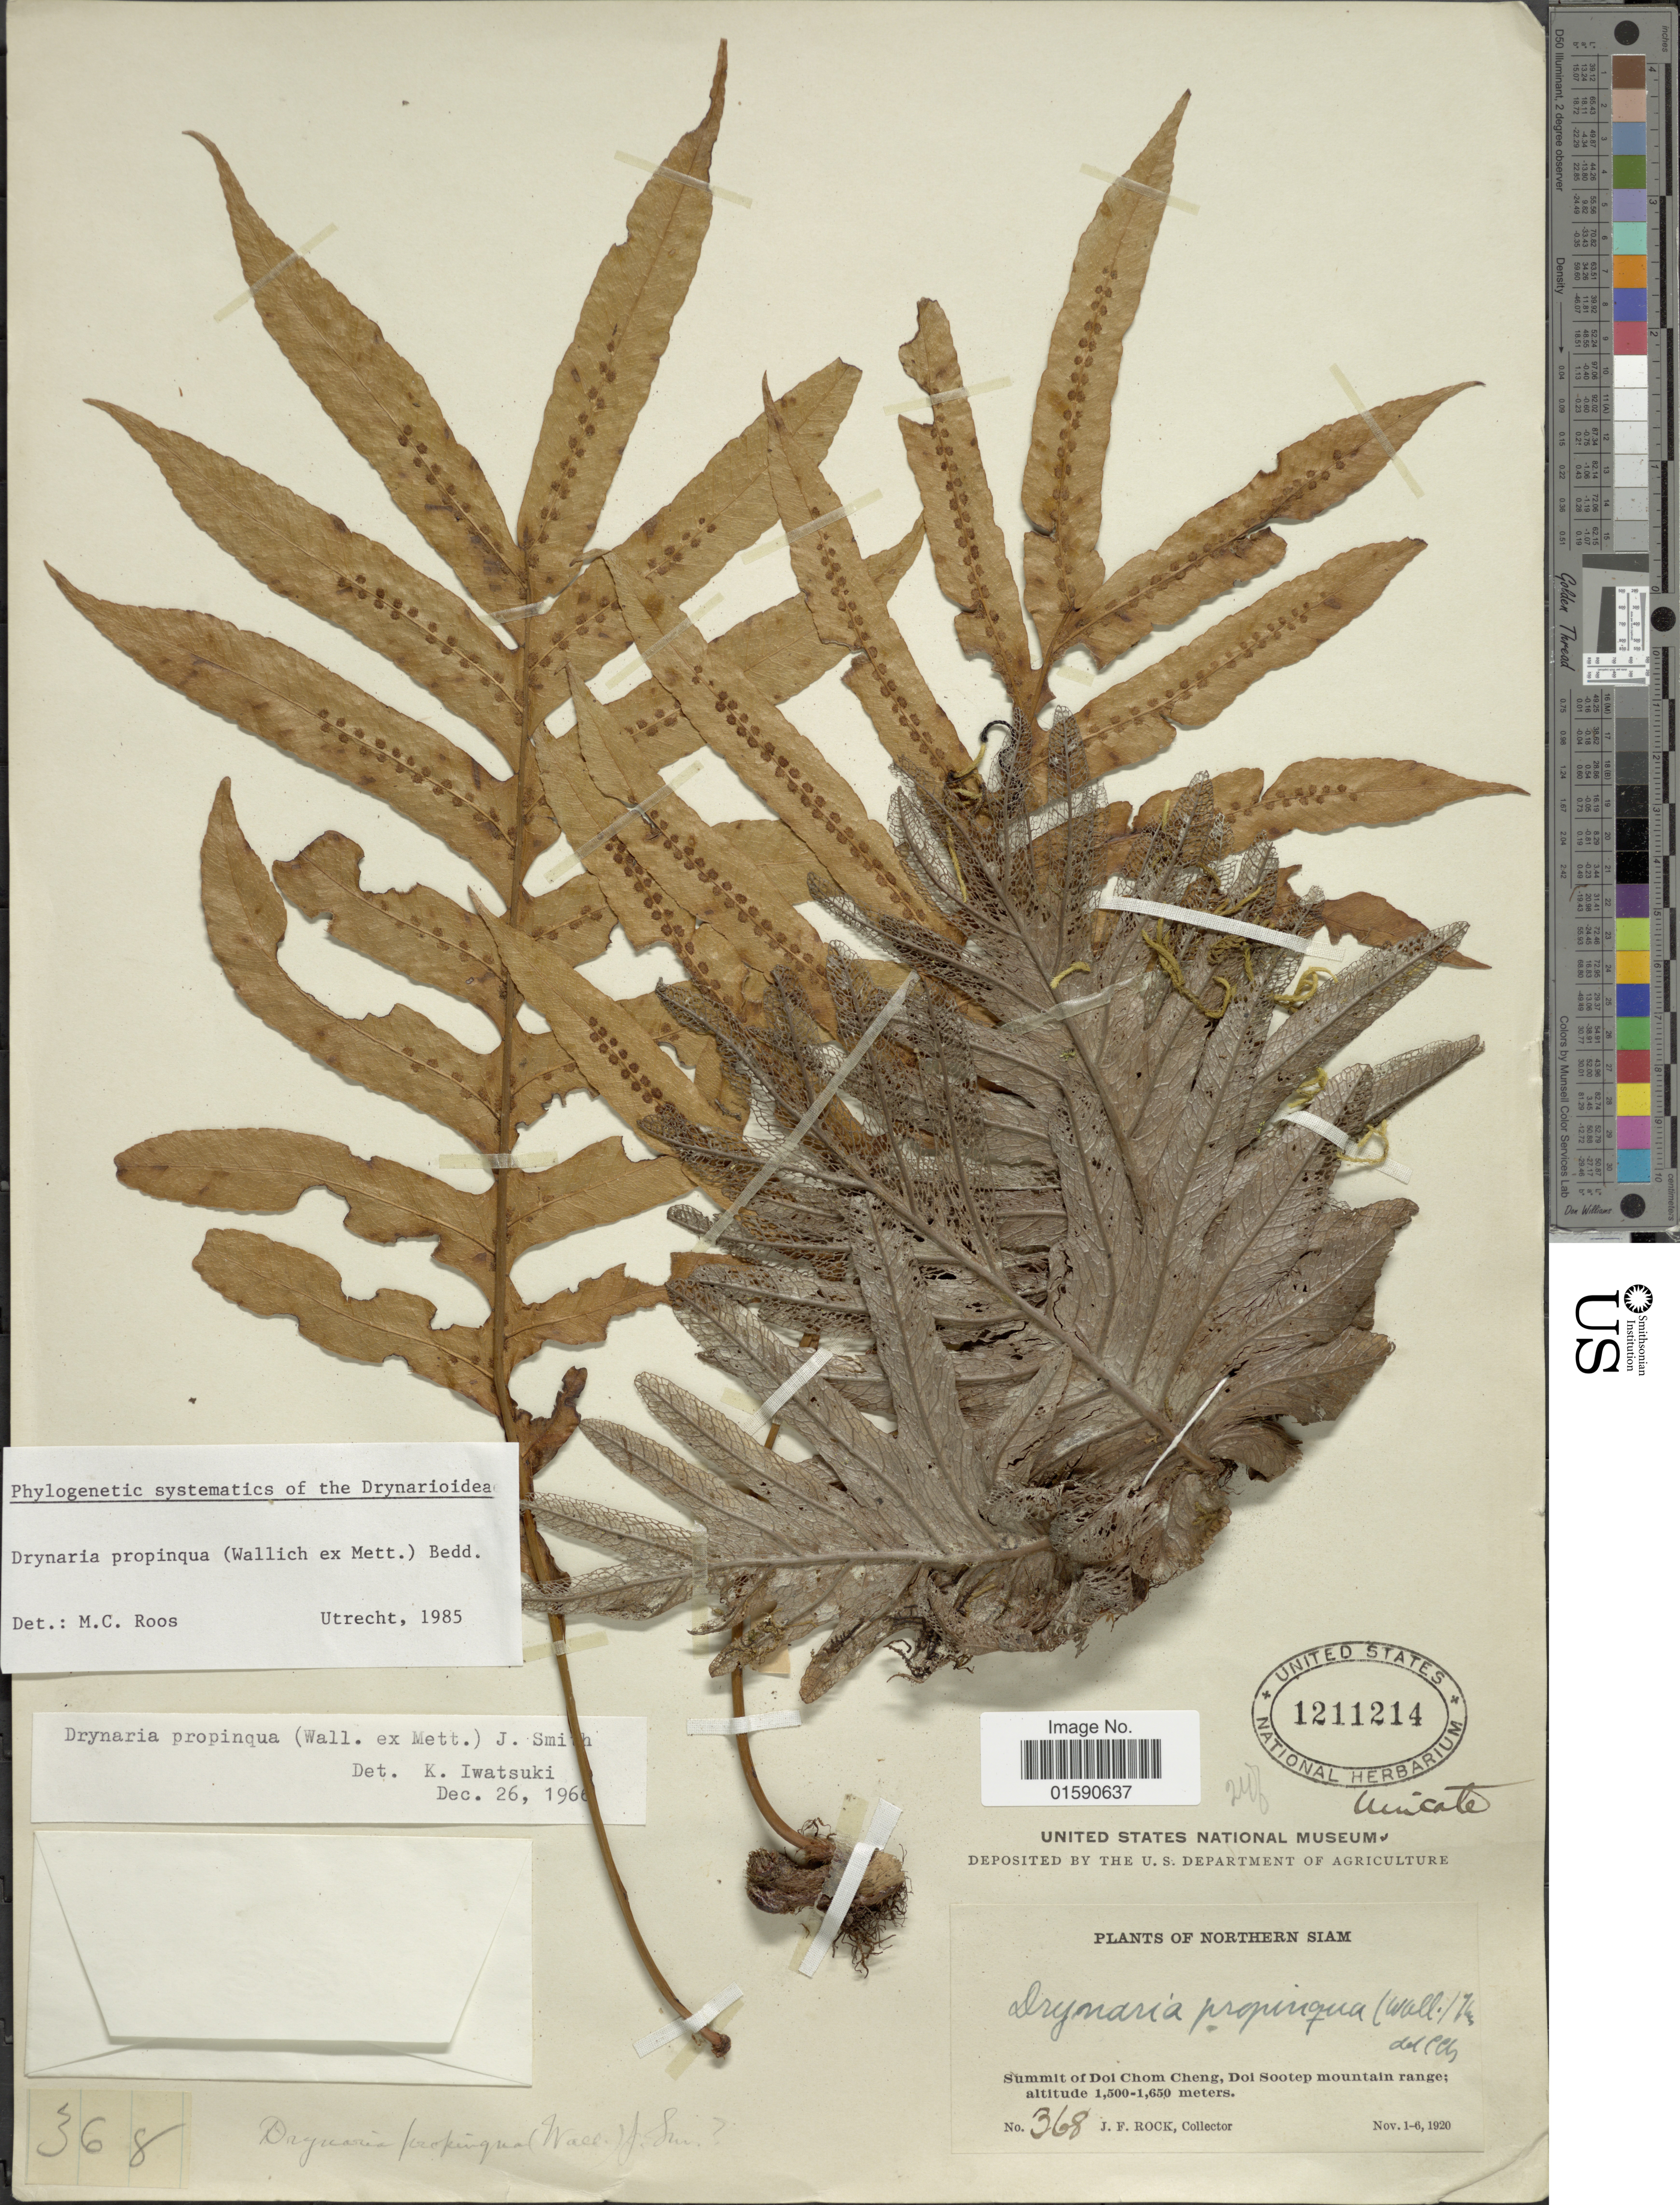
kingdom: Plantae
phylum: Tracheophyta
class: Polypodiopsida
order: Polypodiales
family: Polypodiaceae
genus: Drynaria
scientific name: Drynaria propinqua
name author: (Wall. ex Mett.) J. Sm.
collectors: J. Rock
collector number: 368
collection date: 1920-11-01/1920-11-06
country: Thailand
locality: Northern Siam. Summit of Doi Chom Cheng, Doi Sootep mountain range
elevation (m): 1500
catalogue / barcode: US 1211214